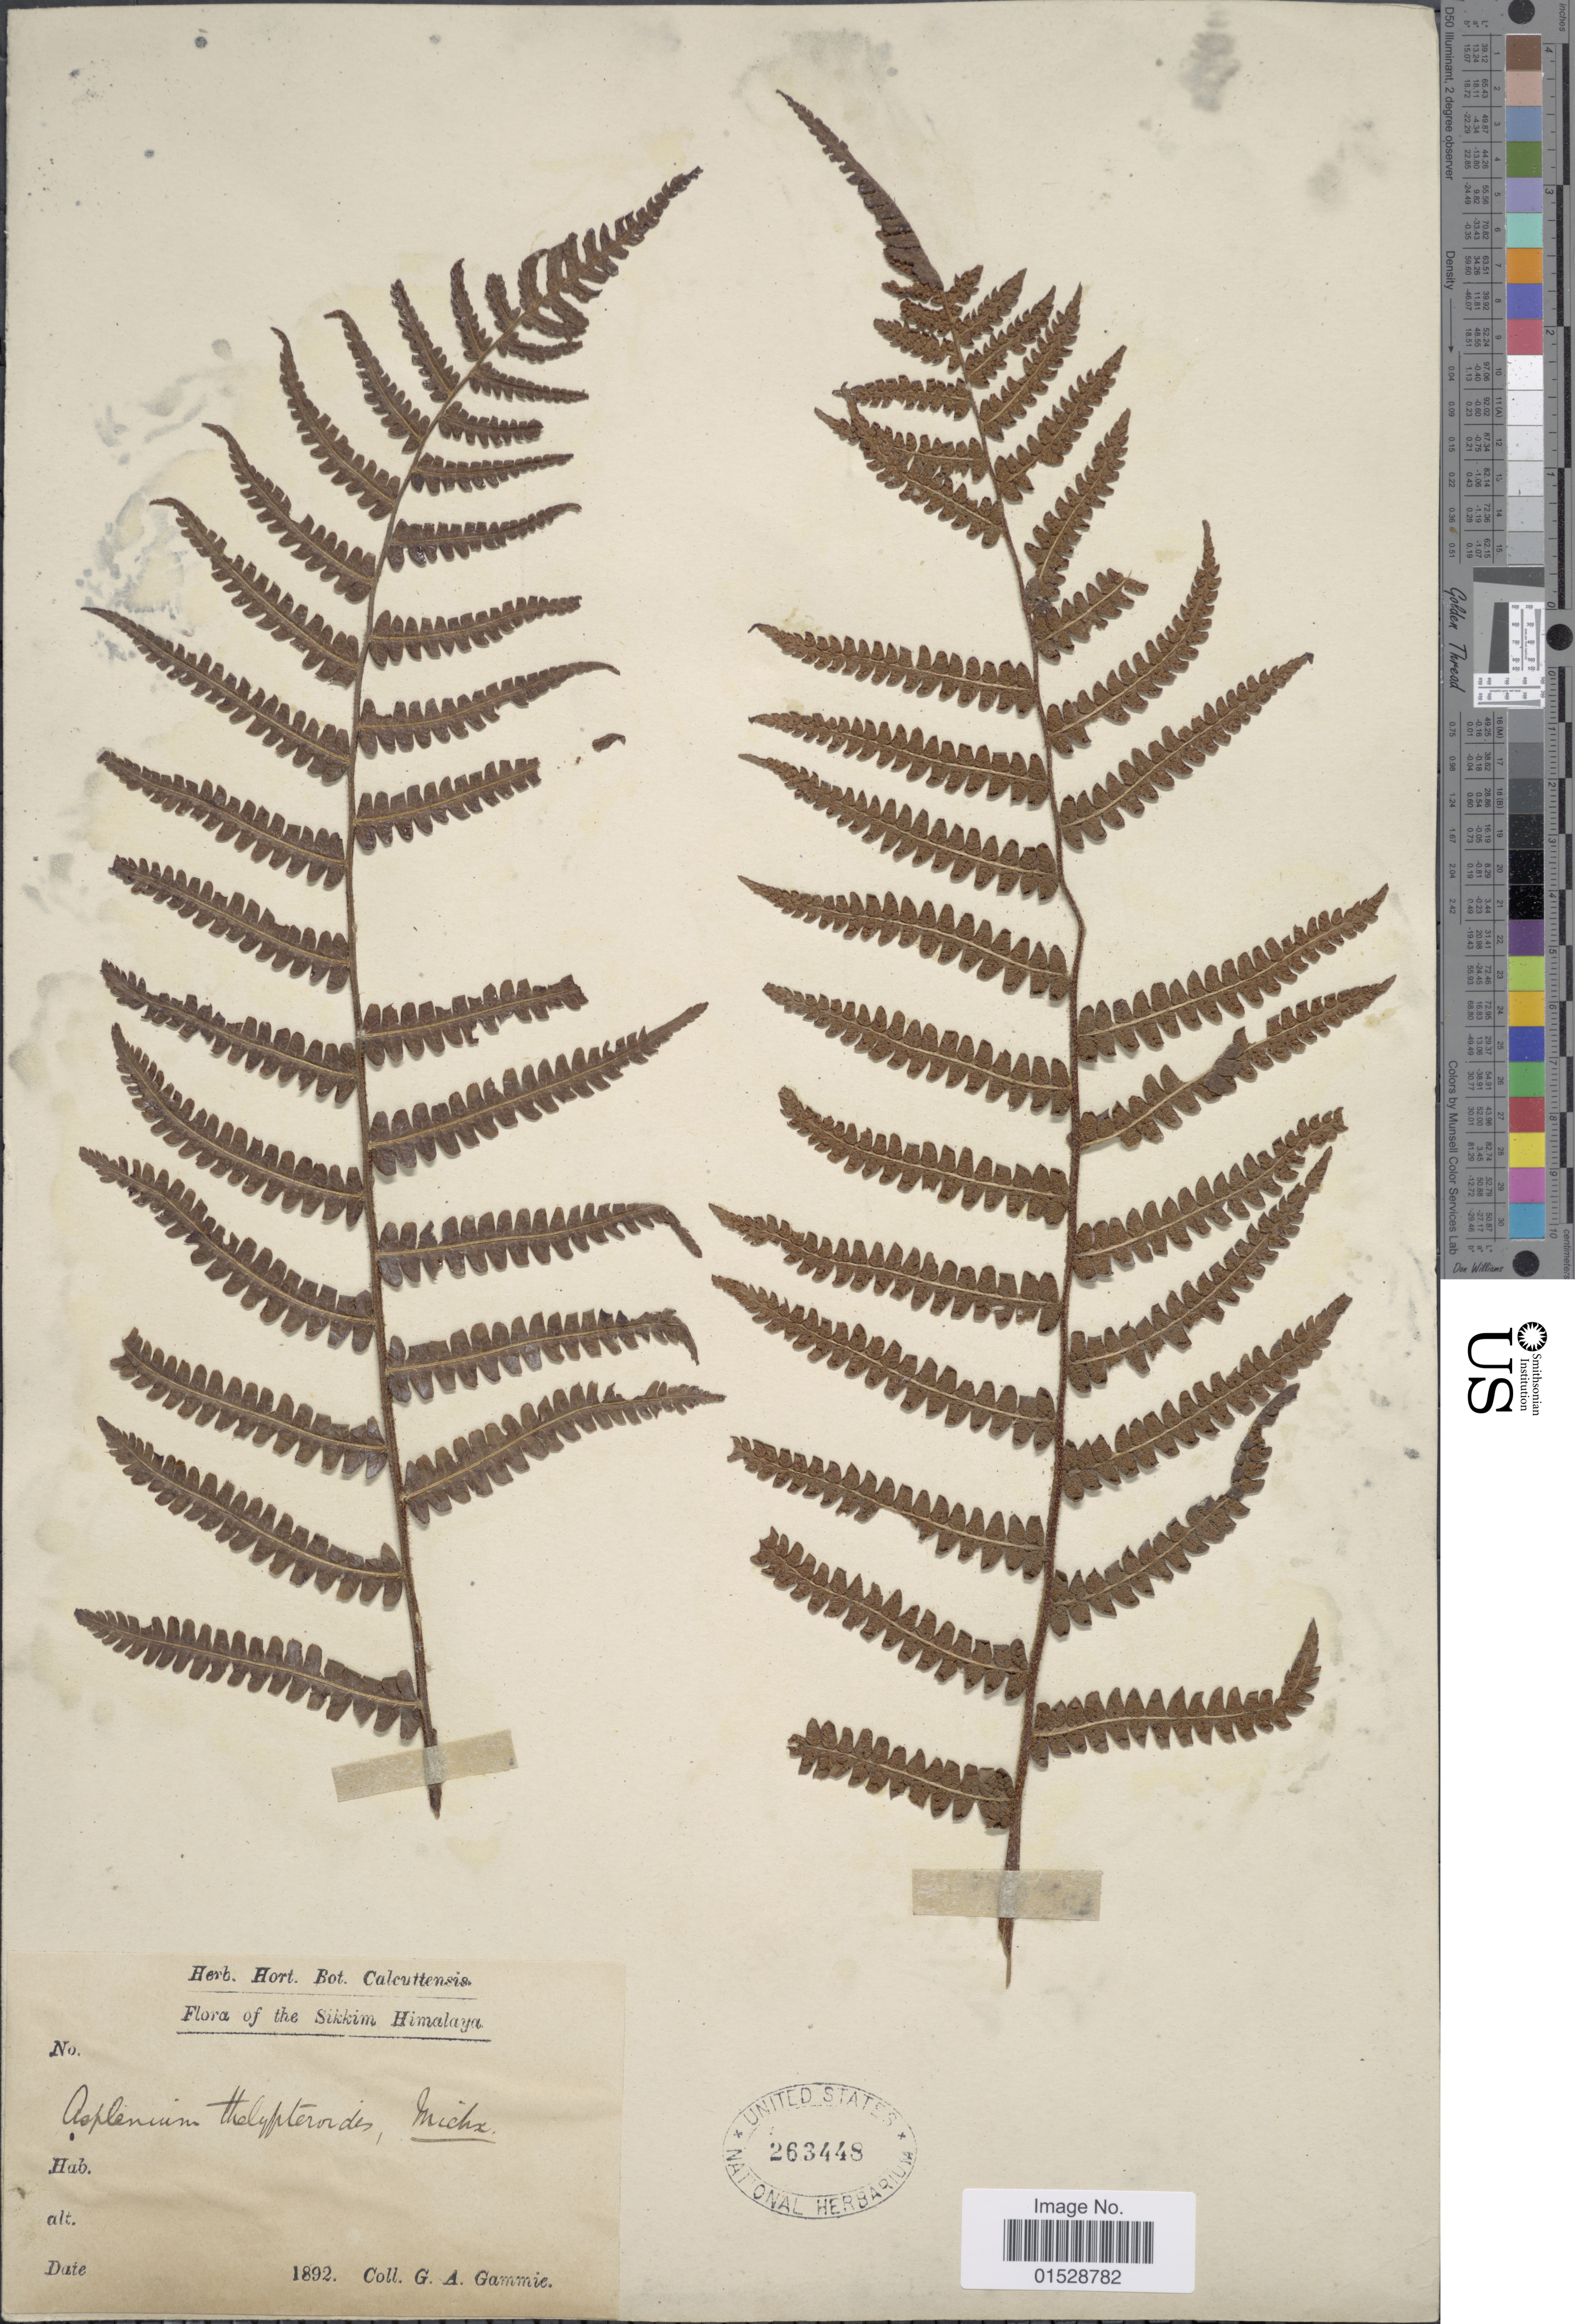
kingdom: Plantae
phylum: Tracheophyta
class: Polypodiopsida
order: Polypodiales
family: Athyriaceae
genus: Deparia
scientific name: Deparia acrostichoides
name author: (Sw.) M. Kato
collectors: G. Gammie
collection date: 1892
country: India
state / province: Sikkim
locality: Sikkim Himalaya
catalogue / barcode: US 263448